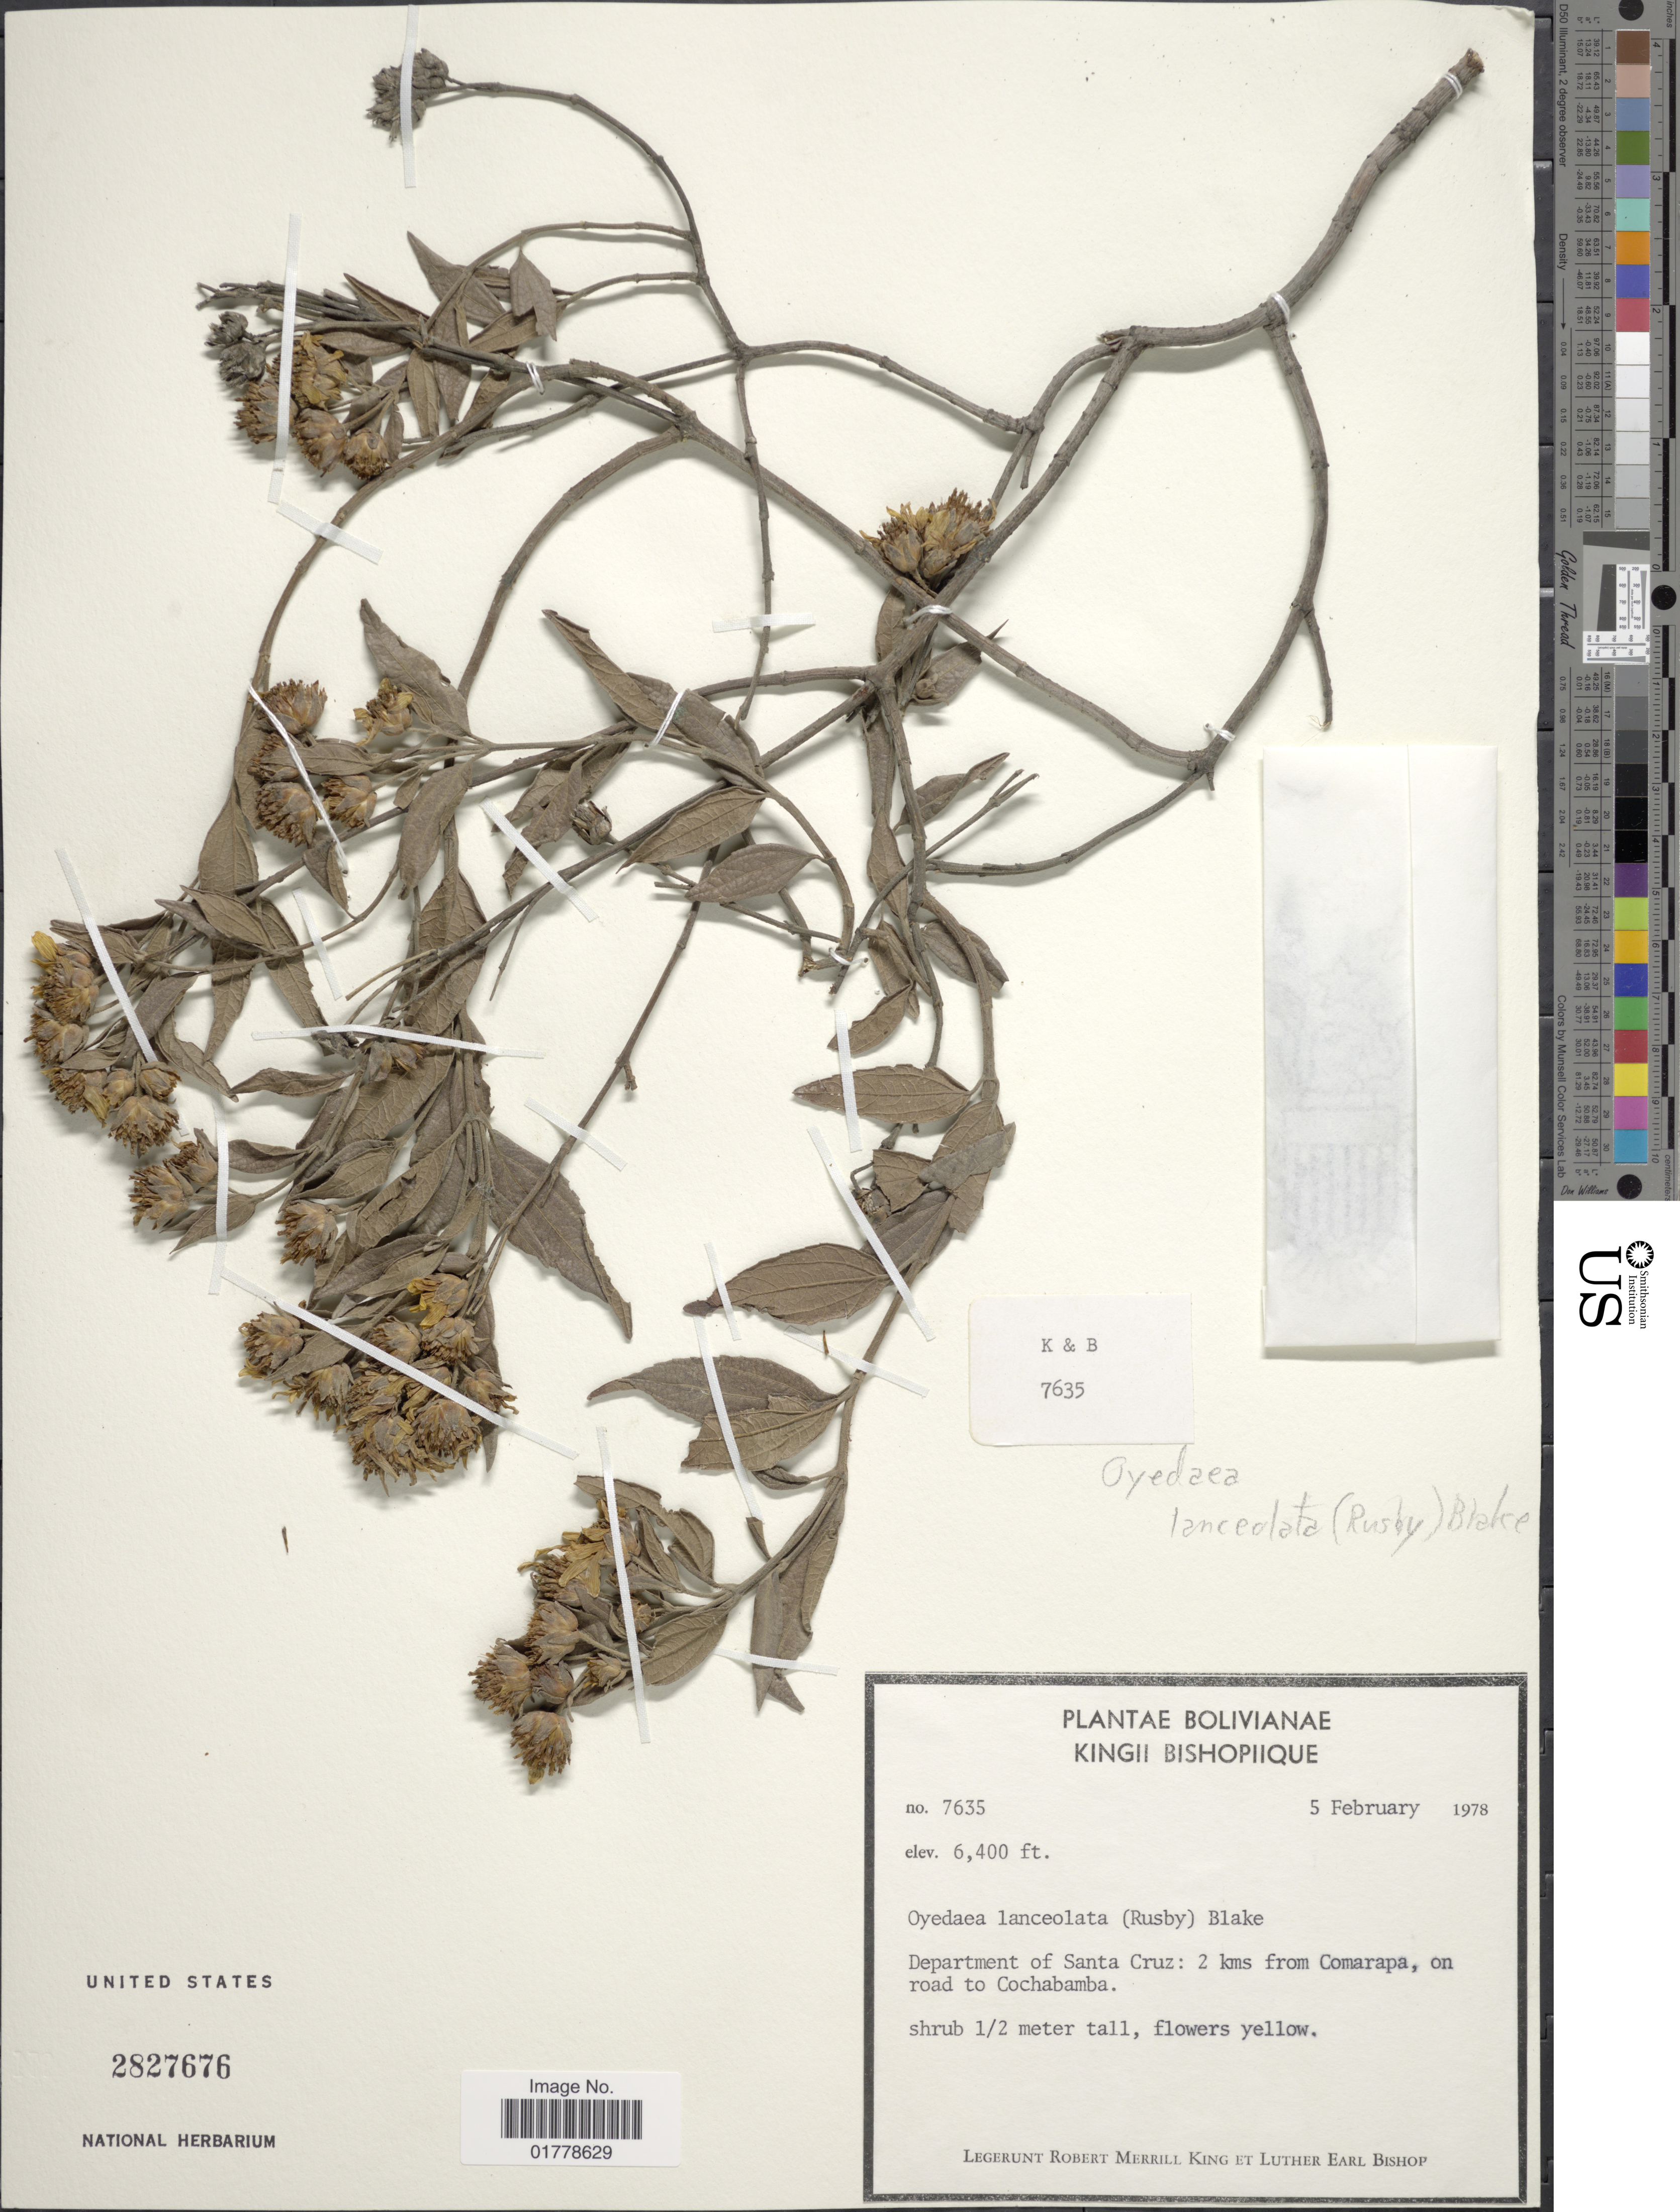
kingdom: Plantae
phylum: Tracheophyta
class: Magnoliopsida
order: Asterales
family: Asteraceae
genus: Oyedaea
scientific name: Oyedaea boliviana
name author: Britton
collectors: R. M. King & L. E. Bishop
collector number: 7635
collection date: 1978-02-05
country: Bolivia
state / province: Santa Cruz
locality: Department of Santa Cruz: 2 kms from Comarapa, on road to Cochabamba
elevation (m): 1951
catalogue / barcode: US 2827676